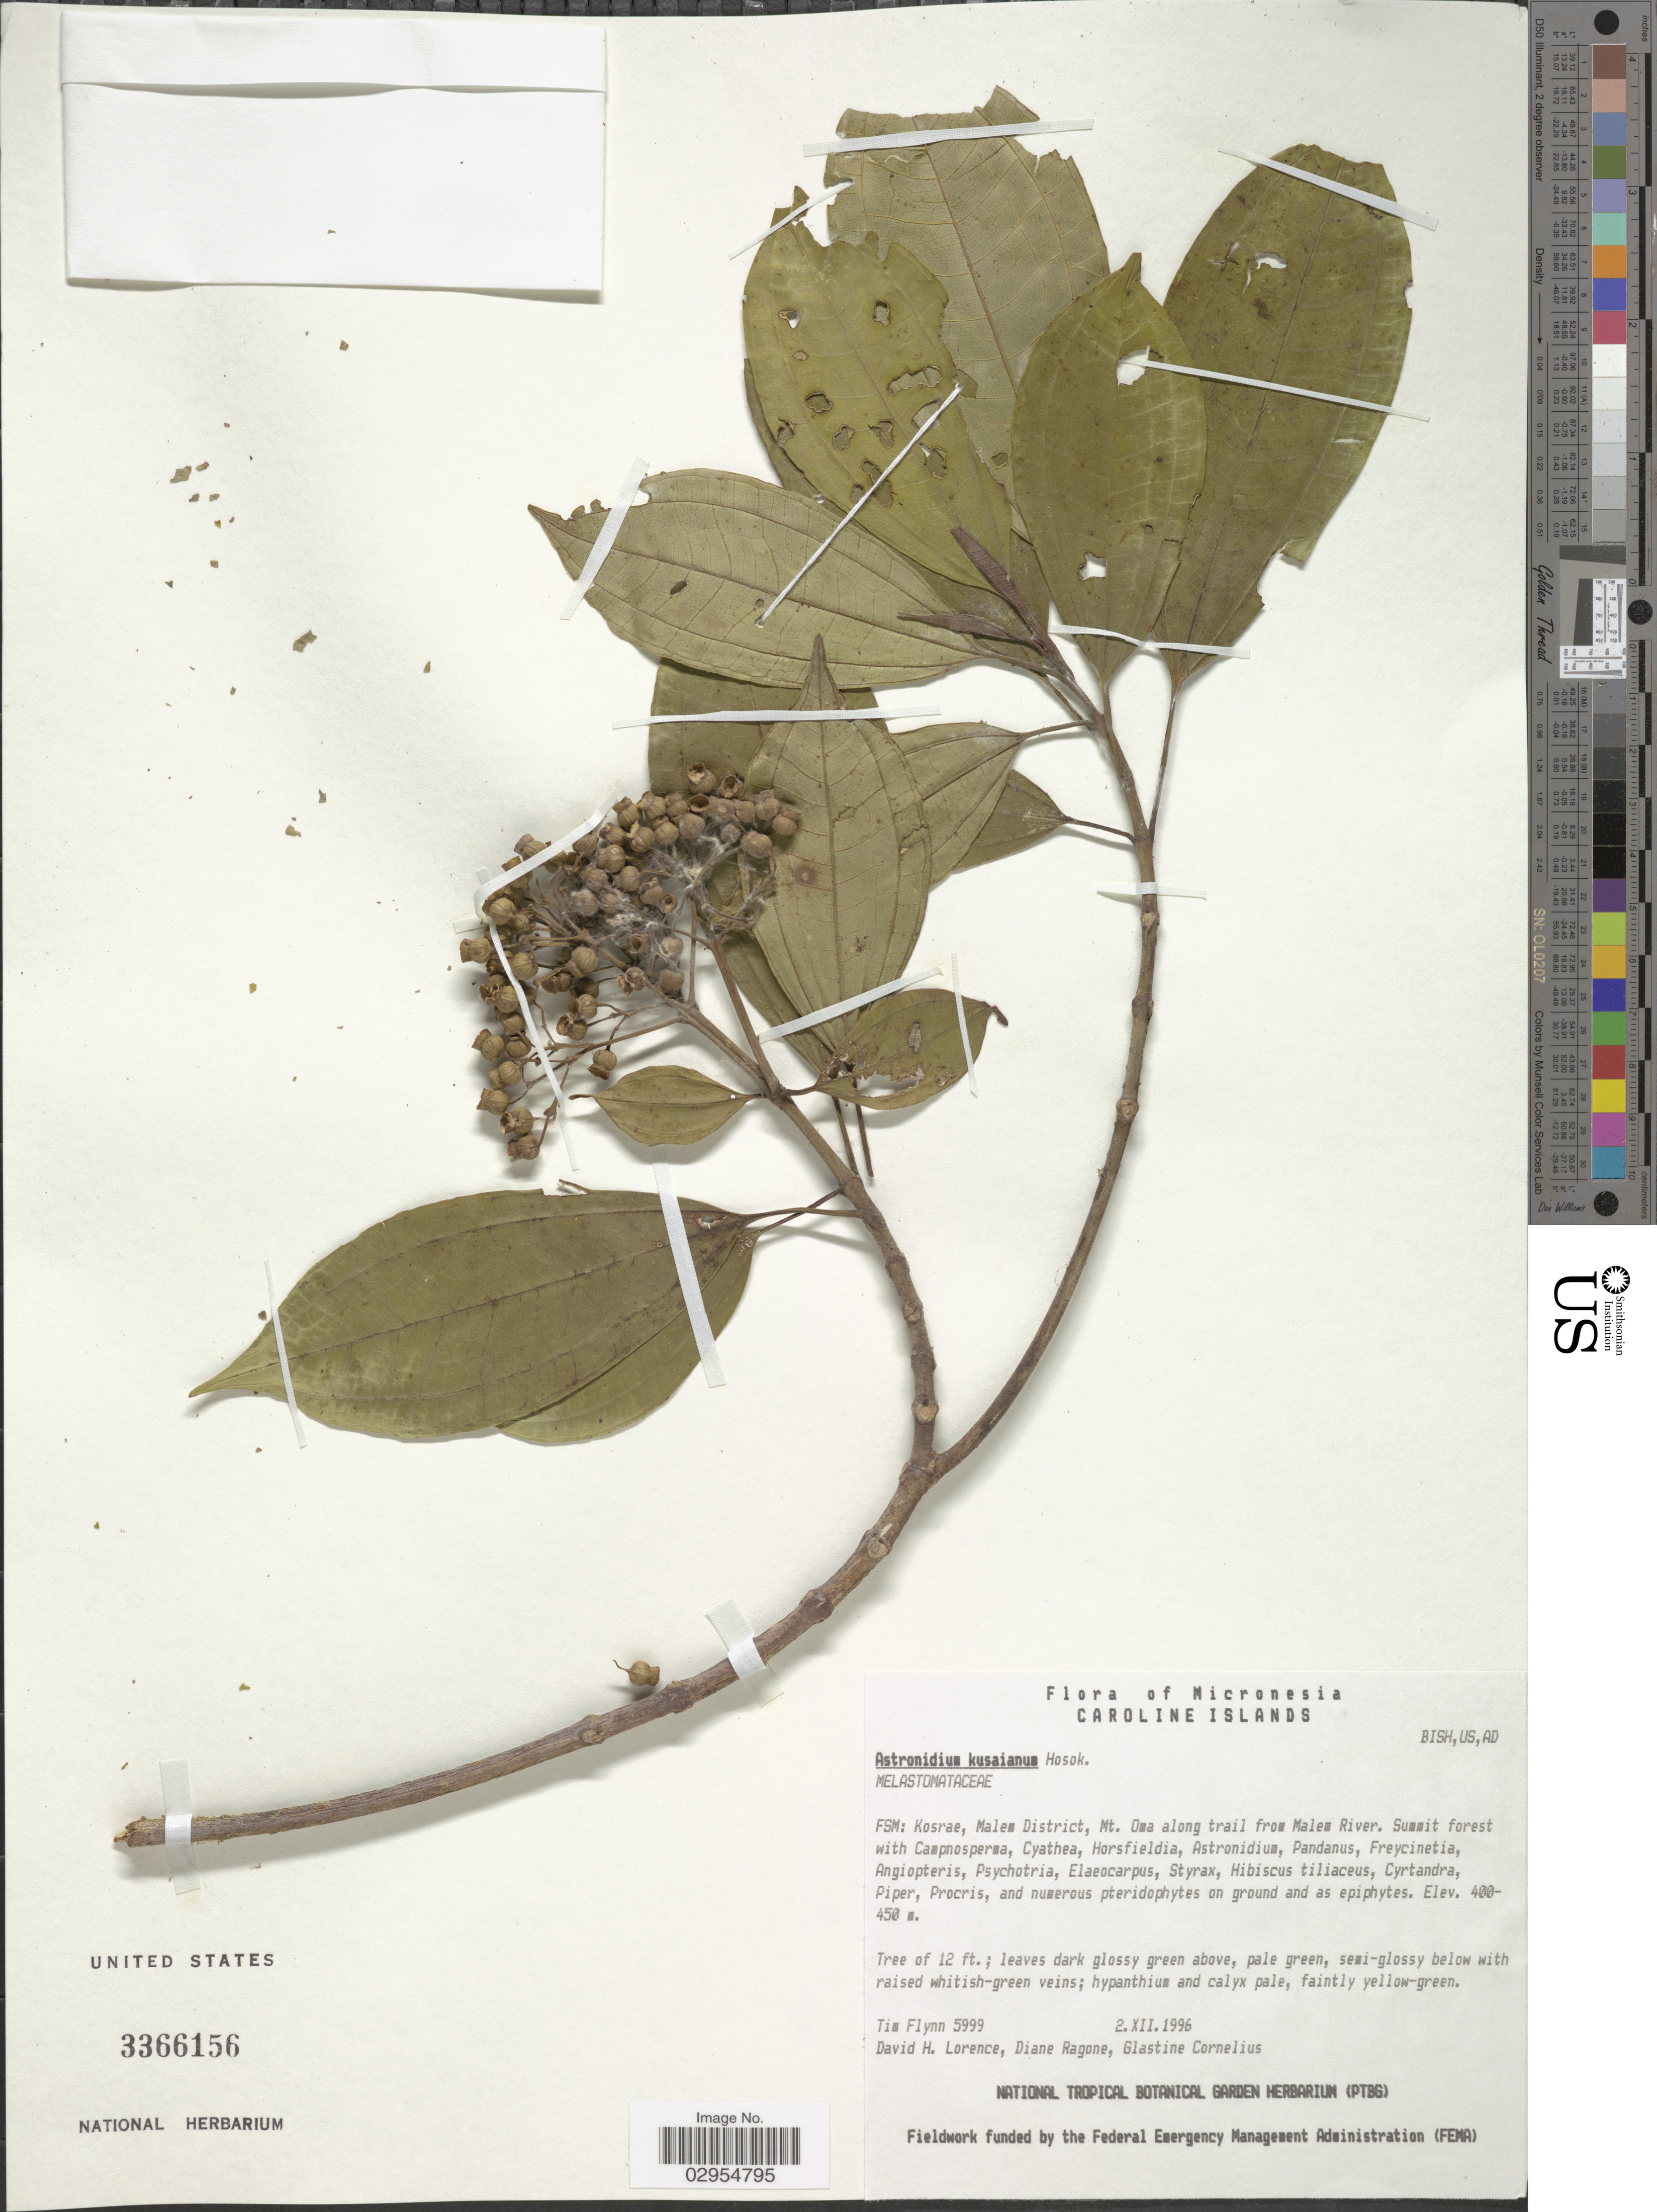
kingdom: Plantae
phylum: Tracheophyta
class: Magnoliopsida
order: Myrtales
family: Melastomataceae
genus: Astronidium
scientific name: Astronidium kusaianum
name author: Hosok.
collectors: T. Flynn, D. Lorence, D. Ragone & G. Cornelius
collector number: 5999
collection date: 1996-12-02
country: Micronesia, Federated States of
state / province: Kosrae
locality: Micronesia. Caroline Islands. FSM: Kosrae, Malem District, Mt. Oma along trail from Malem River.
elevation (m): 400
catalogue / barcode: US 3366156